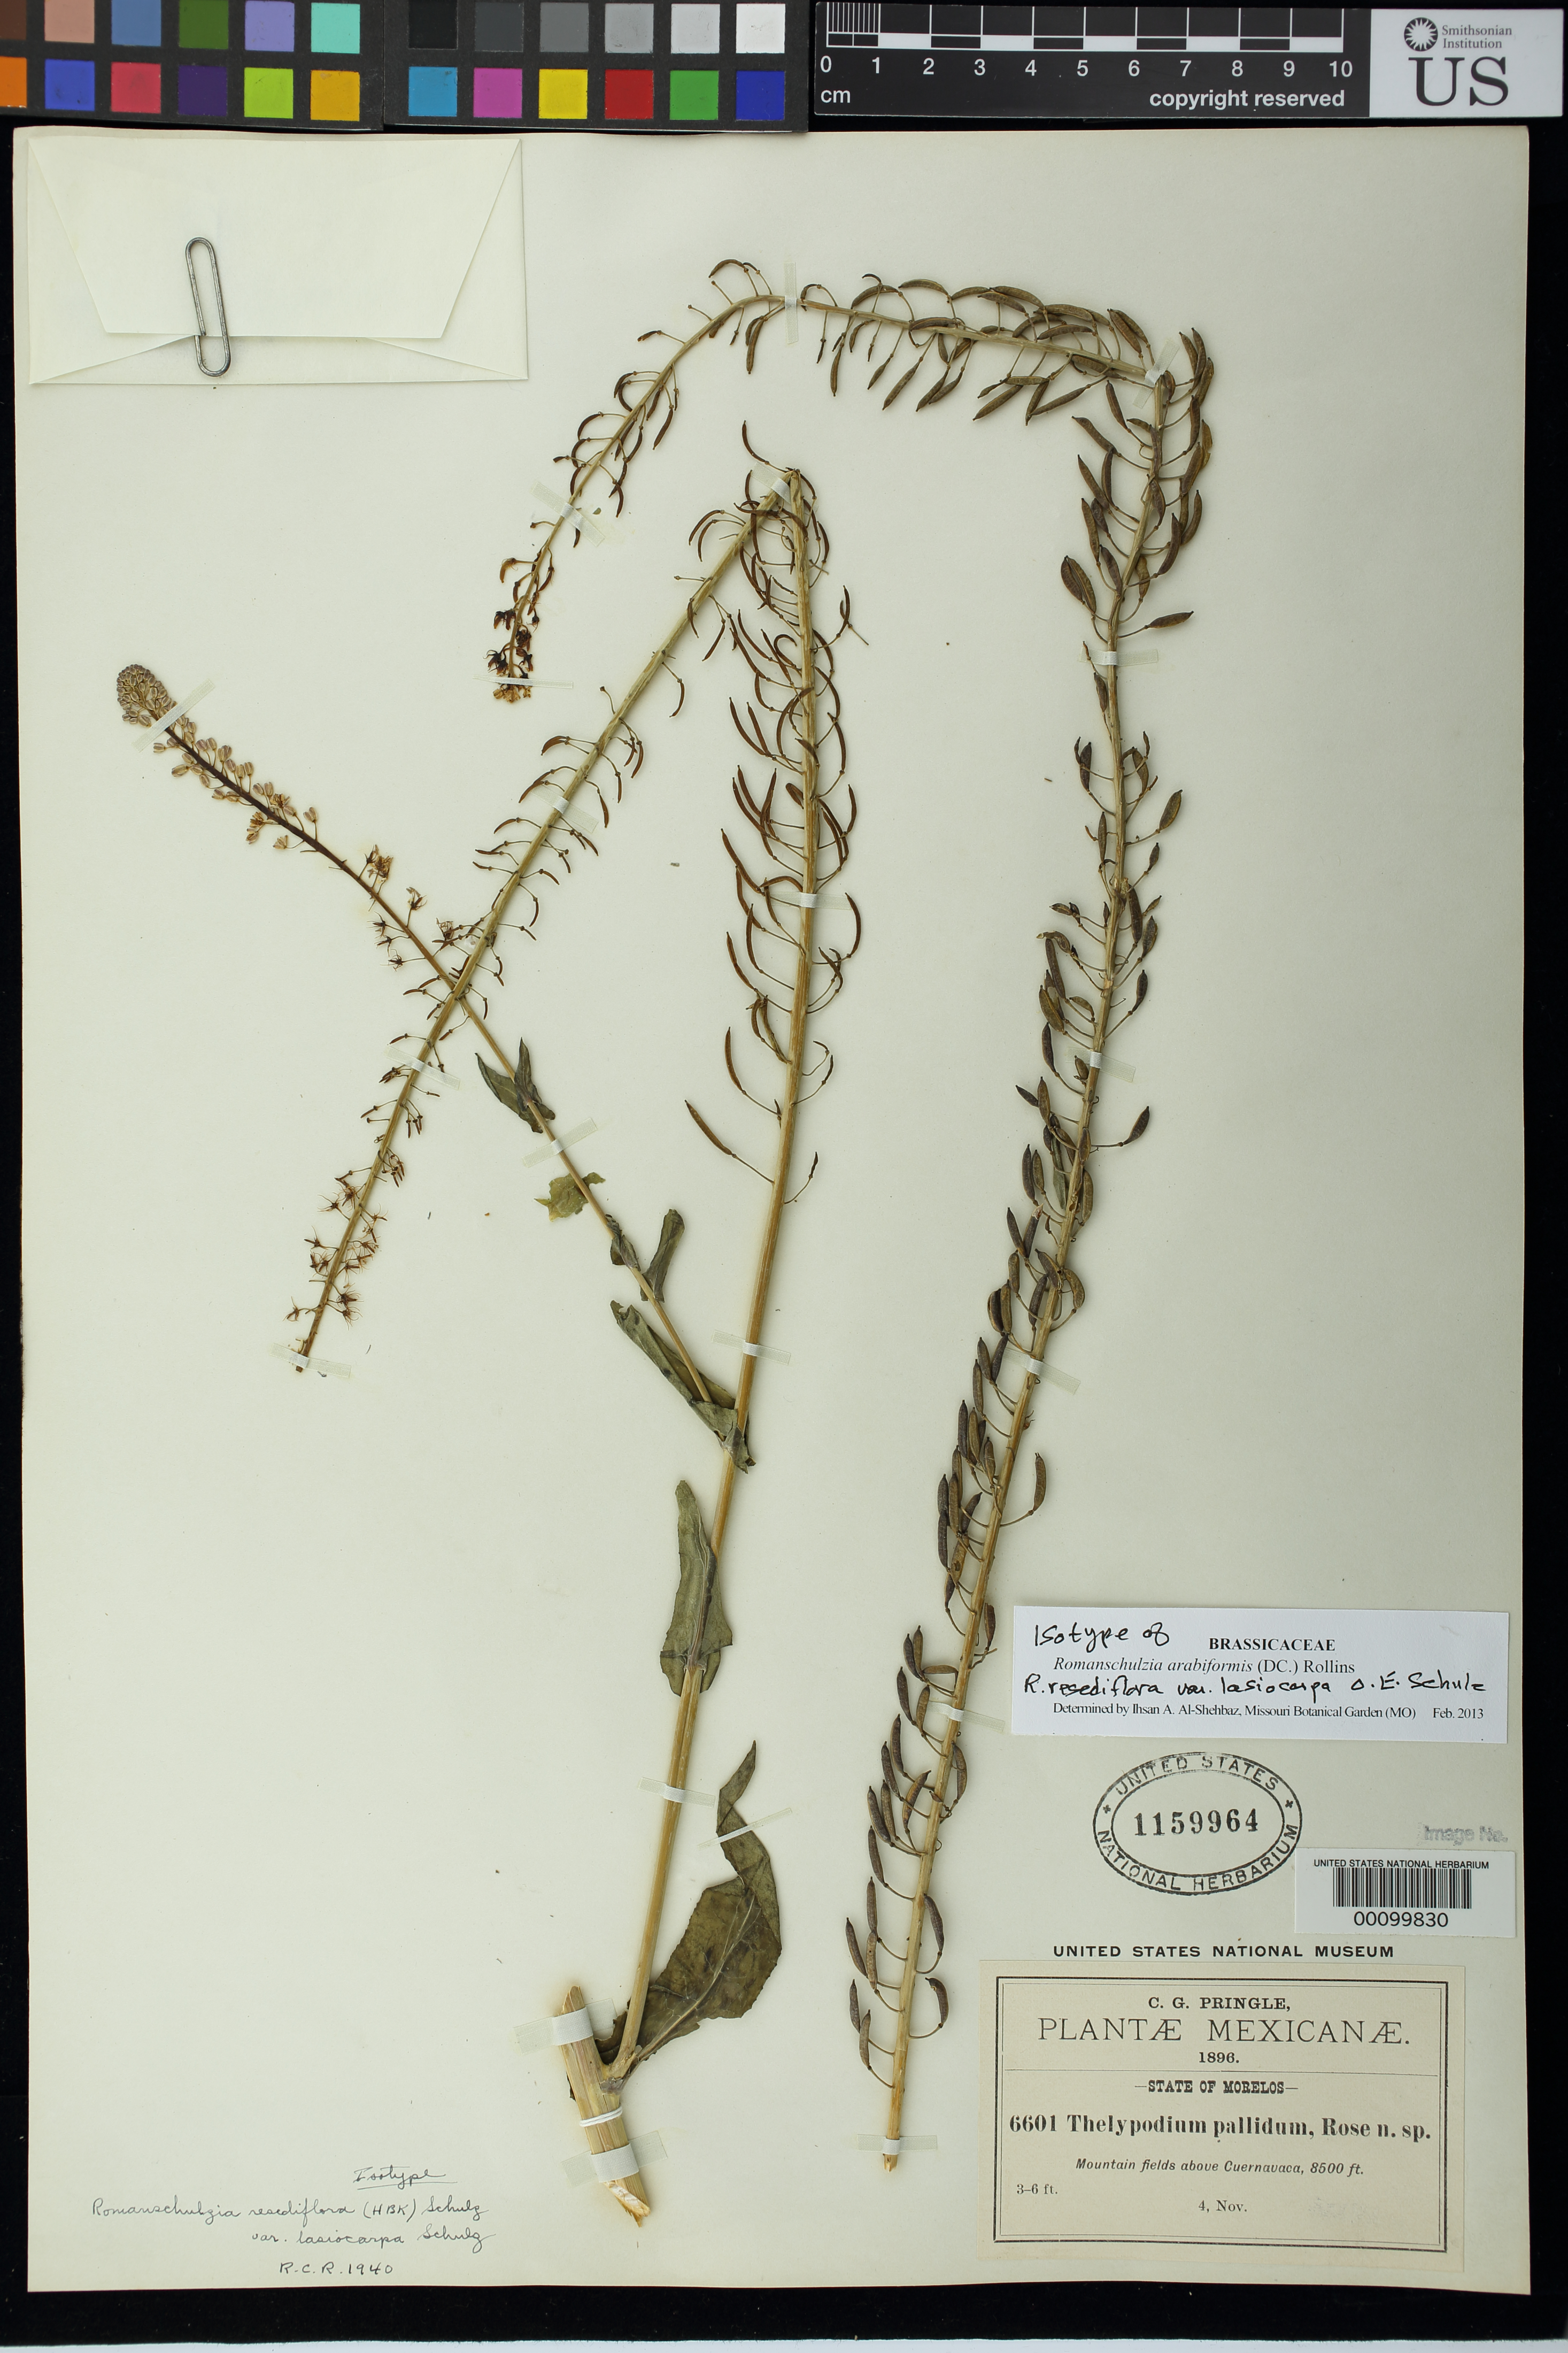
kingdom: Plantae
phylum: Tracheophyta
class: Magnoliopsida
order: Brassicales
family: Brassicaceae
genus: Romanschulzia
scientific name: Romanschulzia resediflora var. lasiocarpa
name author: O.E. Schulz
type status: Isotype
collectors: C. G. Pringle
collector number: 6601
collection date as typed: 04 Nov 1896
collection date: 1896-11-04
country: Mexico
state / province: Morelos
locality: Above Cuernavaca.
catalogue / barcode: US 1159964